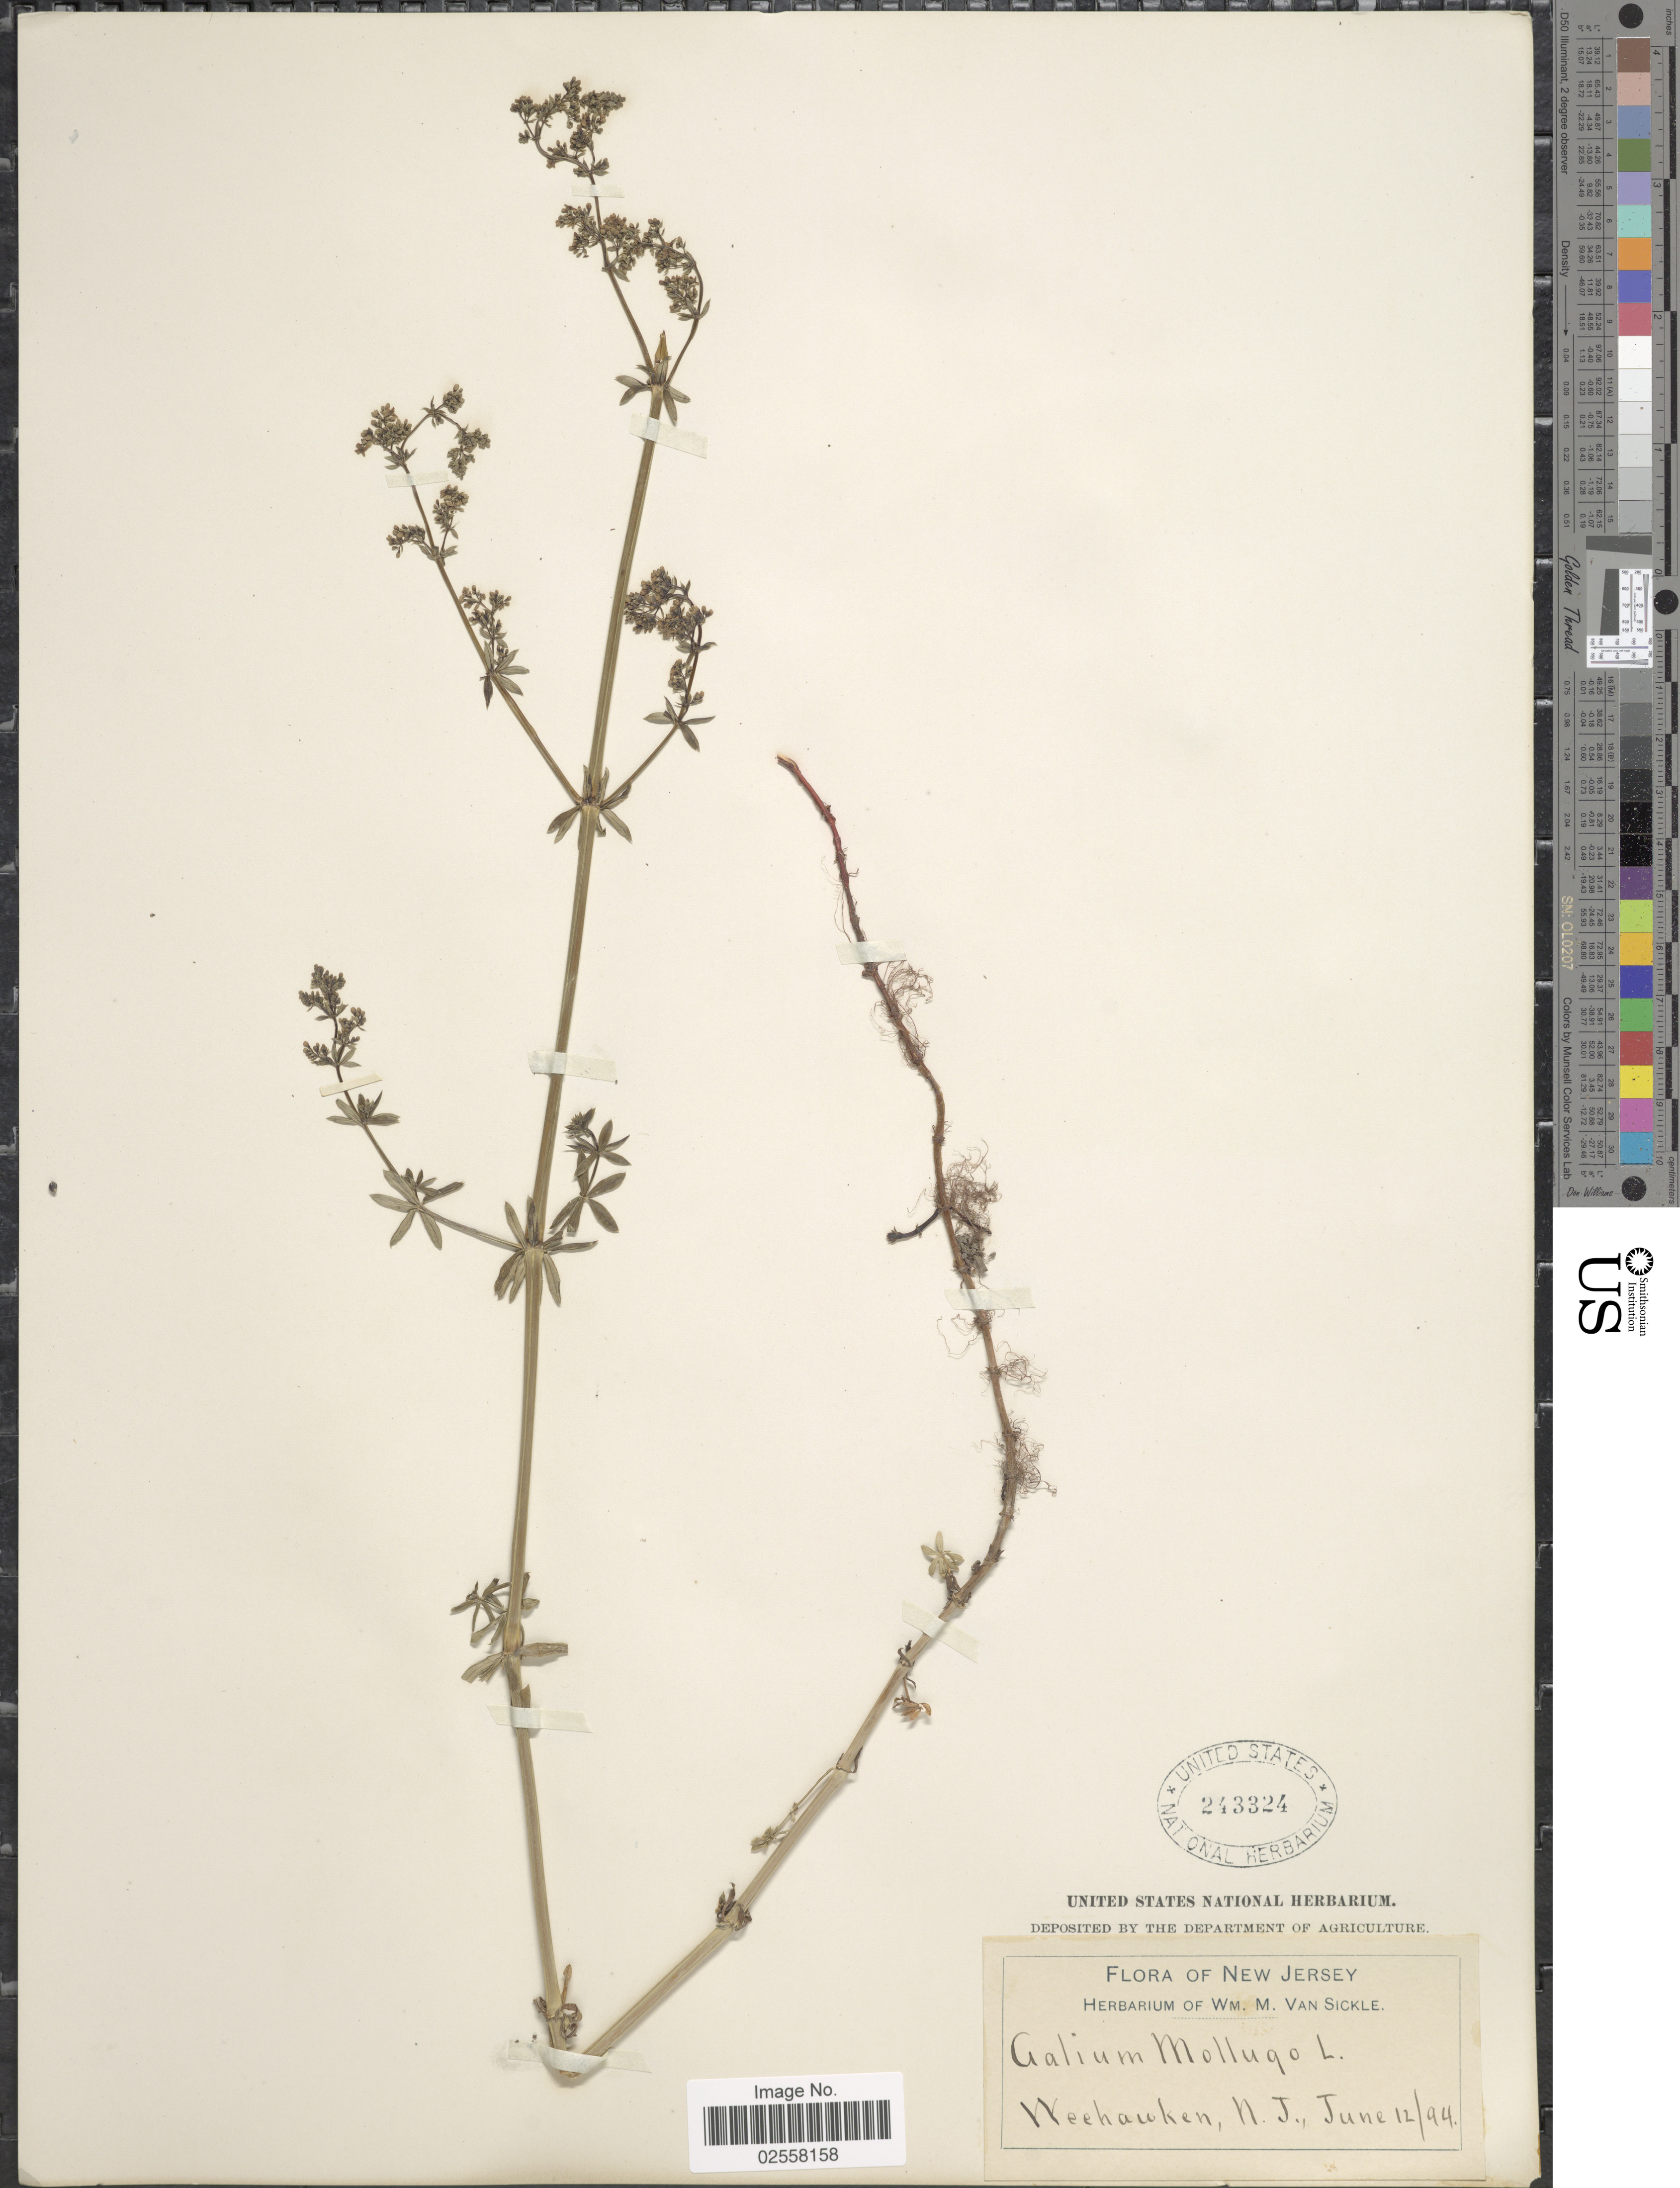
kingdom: Plantae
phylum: Tracheophyta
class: Magnoliopsida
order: Gentianales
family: Rubiaceae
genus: Galium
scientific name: Galium mollugo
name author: L.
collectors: ex herb. Wm. M. Van Sickle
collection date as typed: Transcribed d/m/y: 12/6/94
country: United States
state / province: New Jersey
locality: Weehawken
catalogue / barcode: US 243324